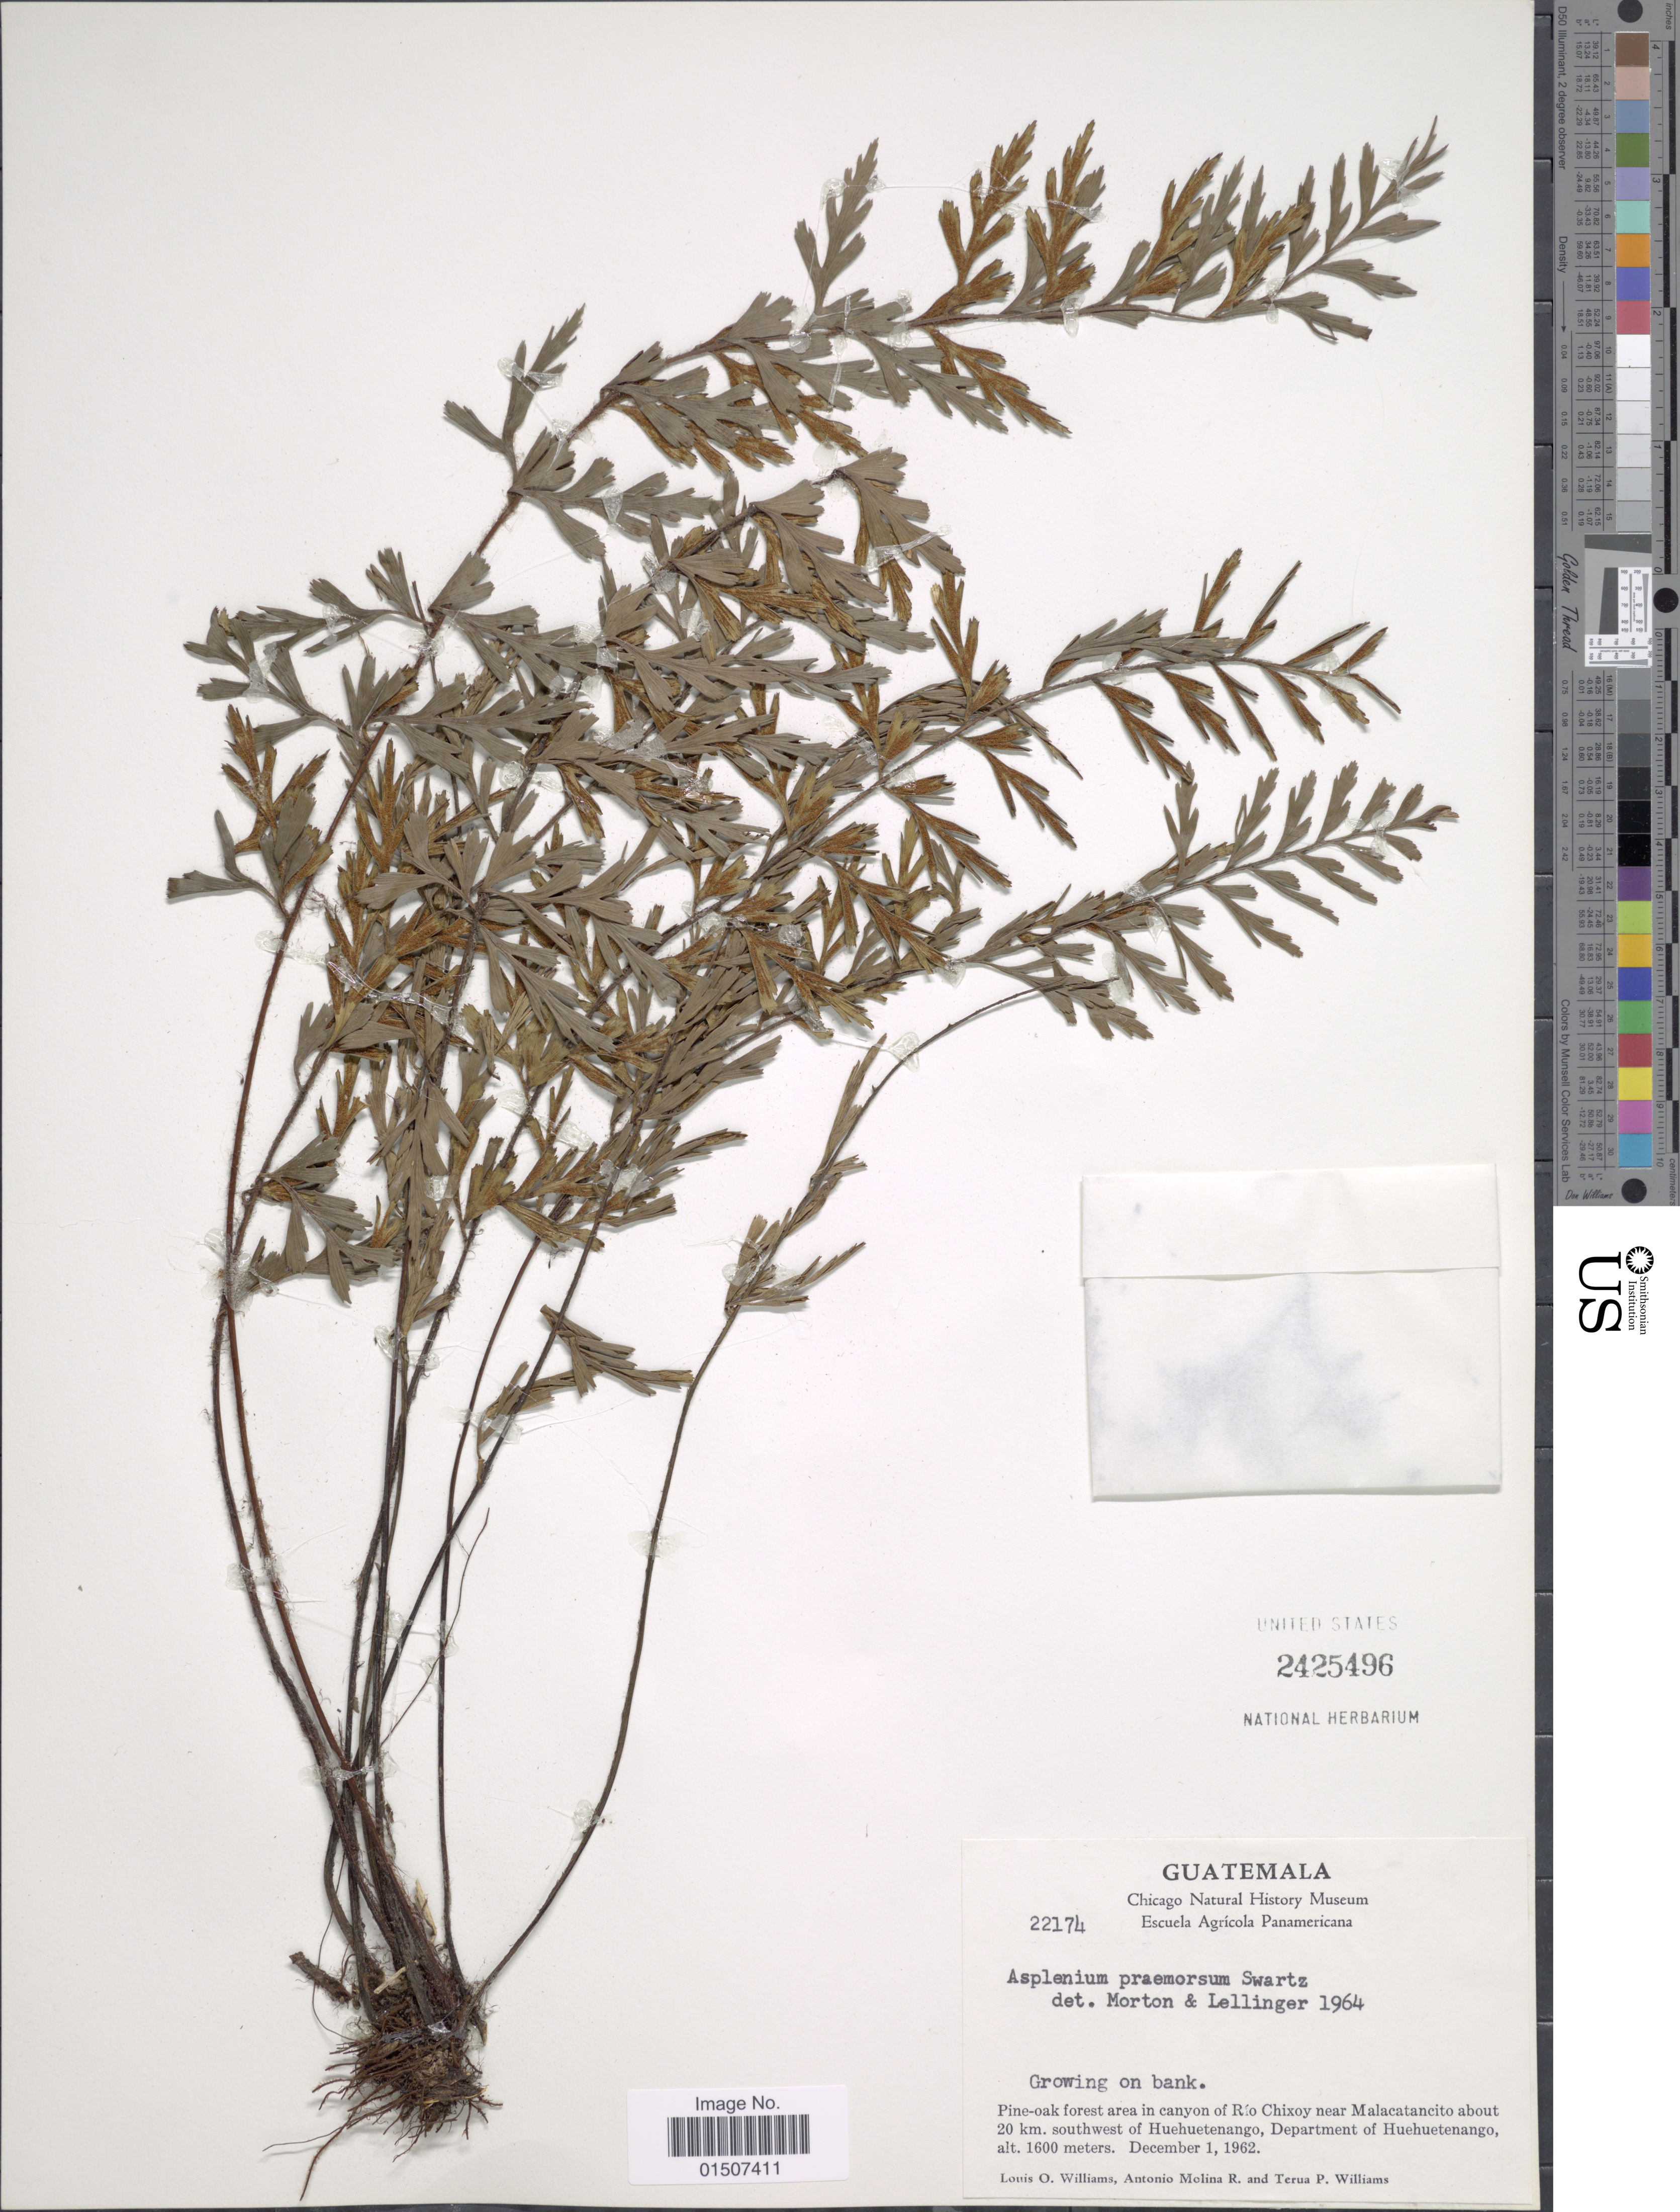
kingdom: Plantae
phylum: Tracheophyta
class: Polypodiopsida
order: Polypodiales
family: Aspleniaceae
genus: Asplenium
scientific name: Asplenium praemorsum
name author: Sw.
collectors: L. O. Williams, A. Molina R. & T. P. Williams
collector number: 22174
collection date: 1962-12-01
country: Guatemala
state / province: Huehuetenango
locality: Growing on bank, Pine-oak forest area in canyon of Río Chixoy near Malacatancito about 20 km. southwest of Huehuetenango, Department of Huehuetenango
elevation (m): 1600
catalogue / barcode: US 2425496